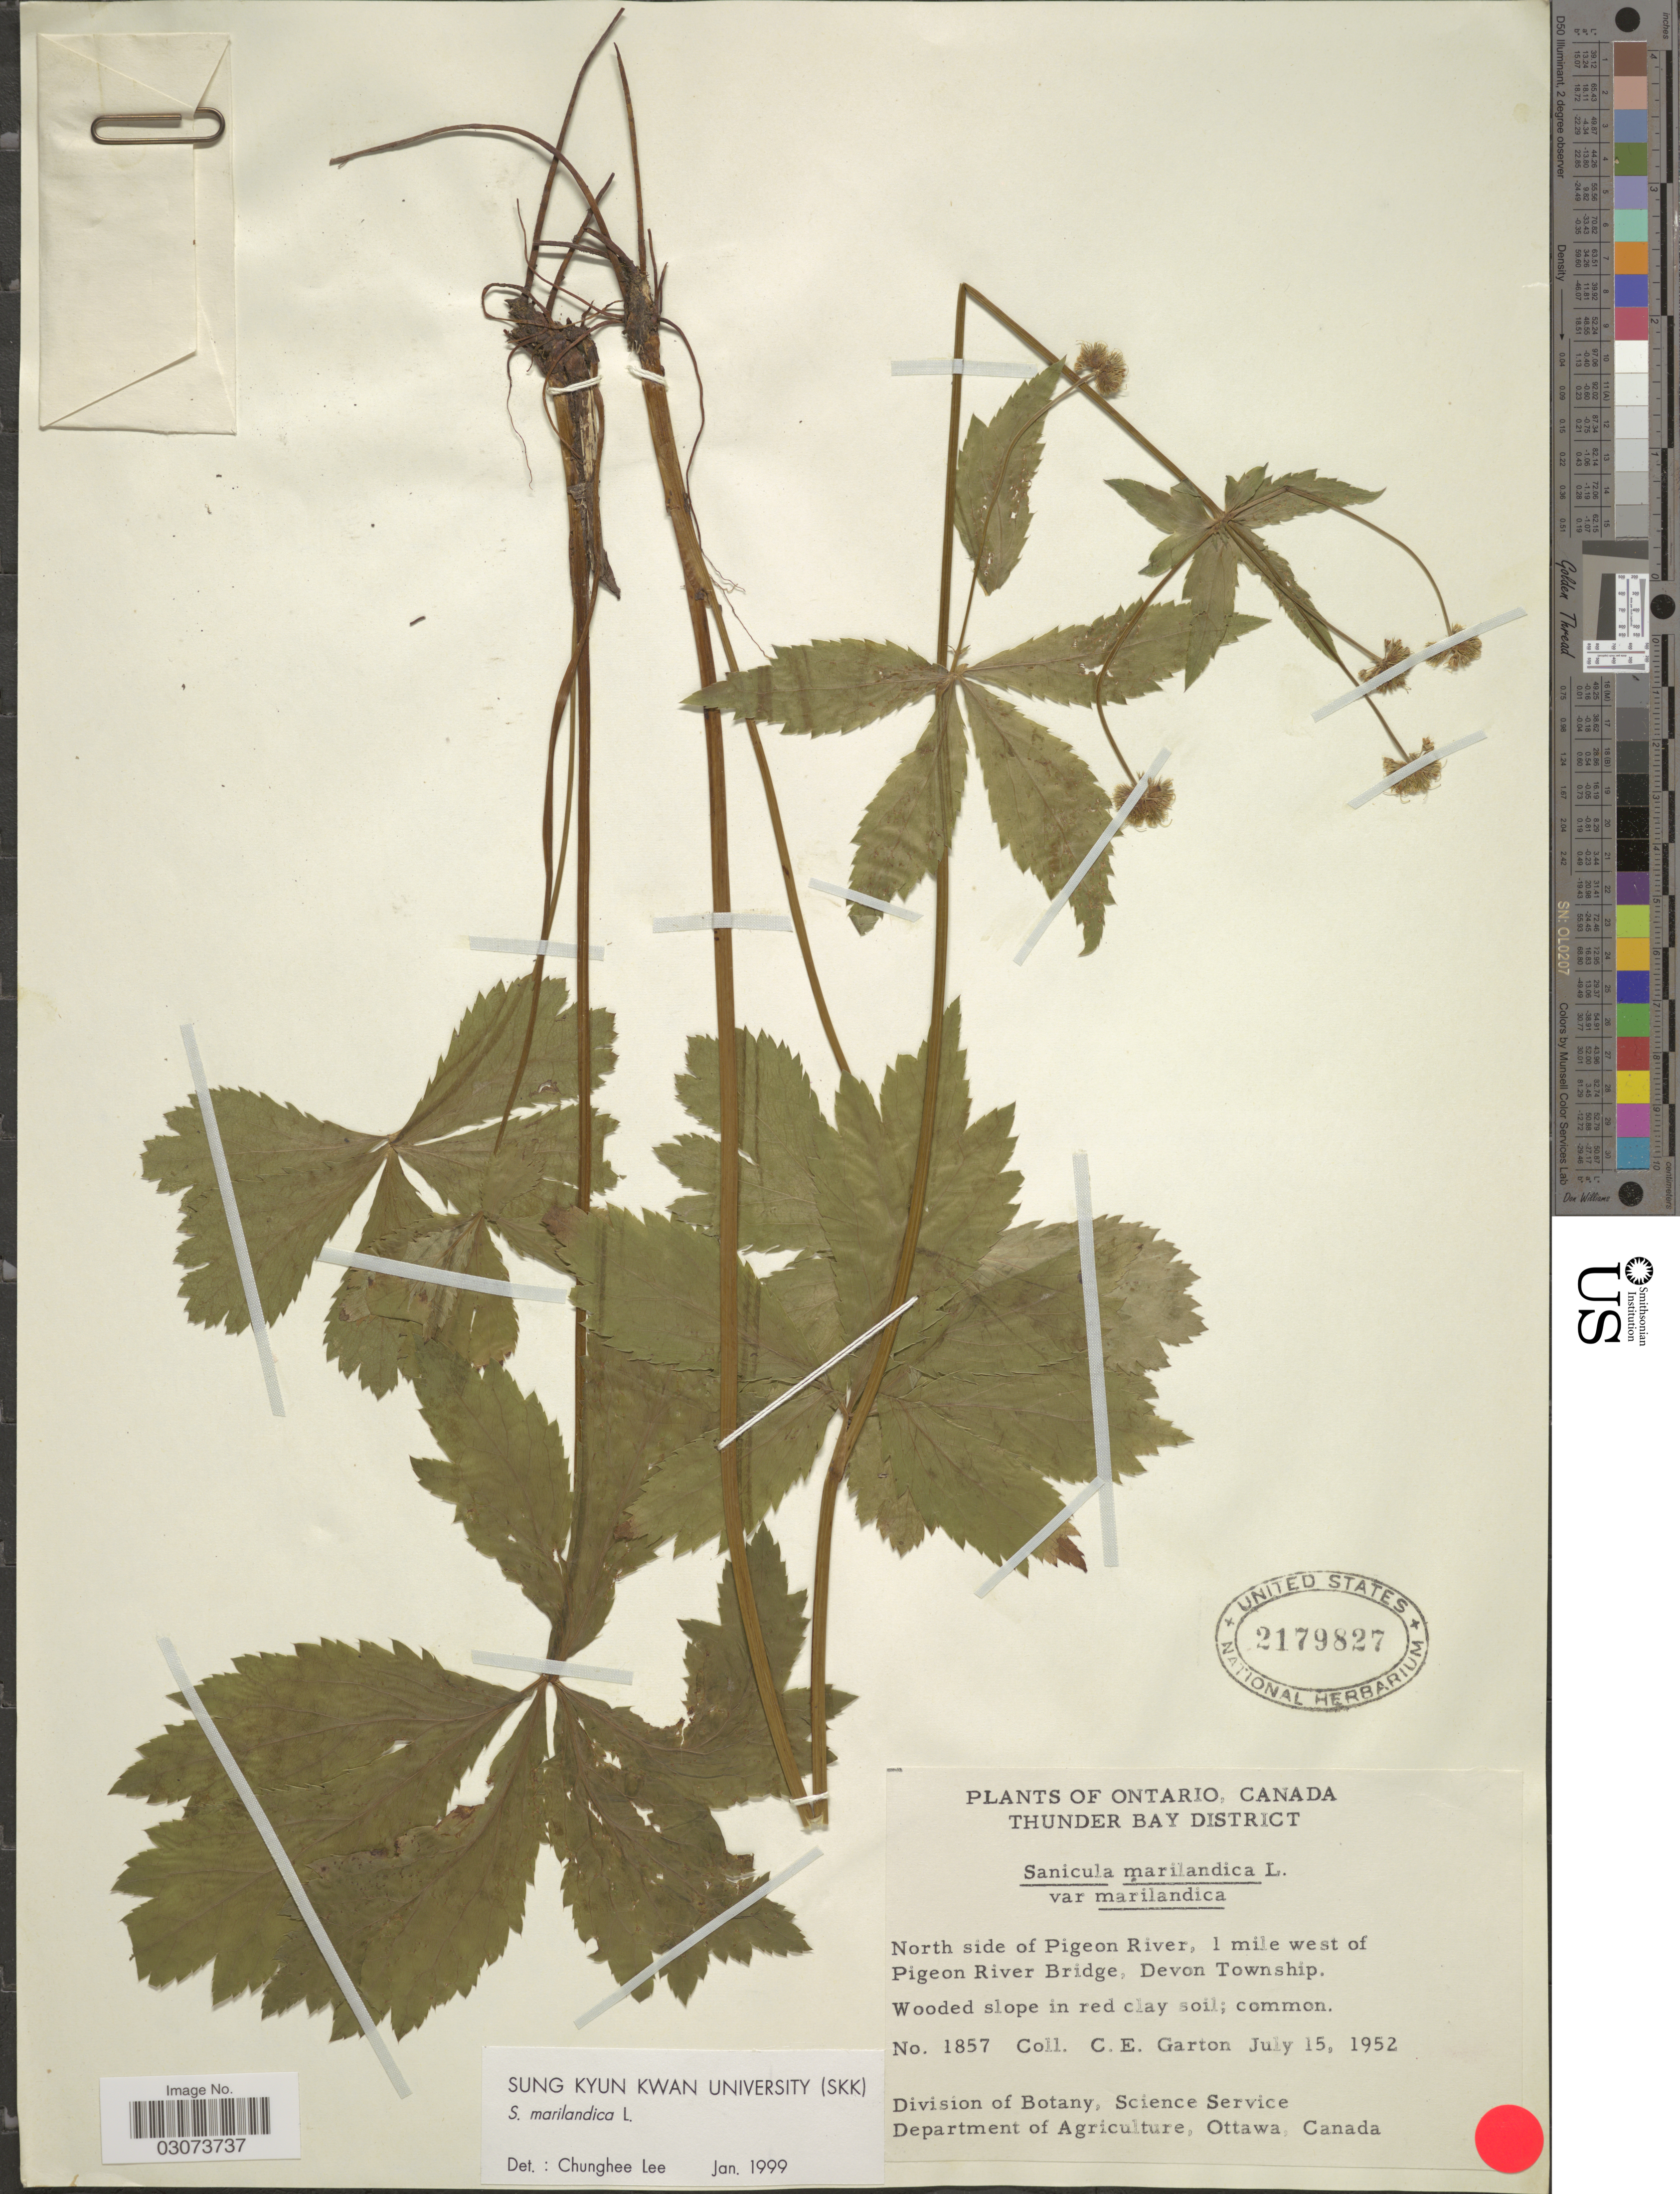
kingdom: Plantae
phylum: Tracheophyta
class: Magnoliopsida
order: Apiales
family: Apiaceae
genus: Sanicula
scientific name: Sanicula marilandica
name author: L.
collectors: C. E. Garton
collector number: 1857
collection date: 1952-07-15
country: Canada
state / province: Ontario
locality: Thunder Bay District. North side of Pigeon River, 1 mile west of Pigeon River Bridge, Devon Tonwship.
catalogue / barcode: US 2179827